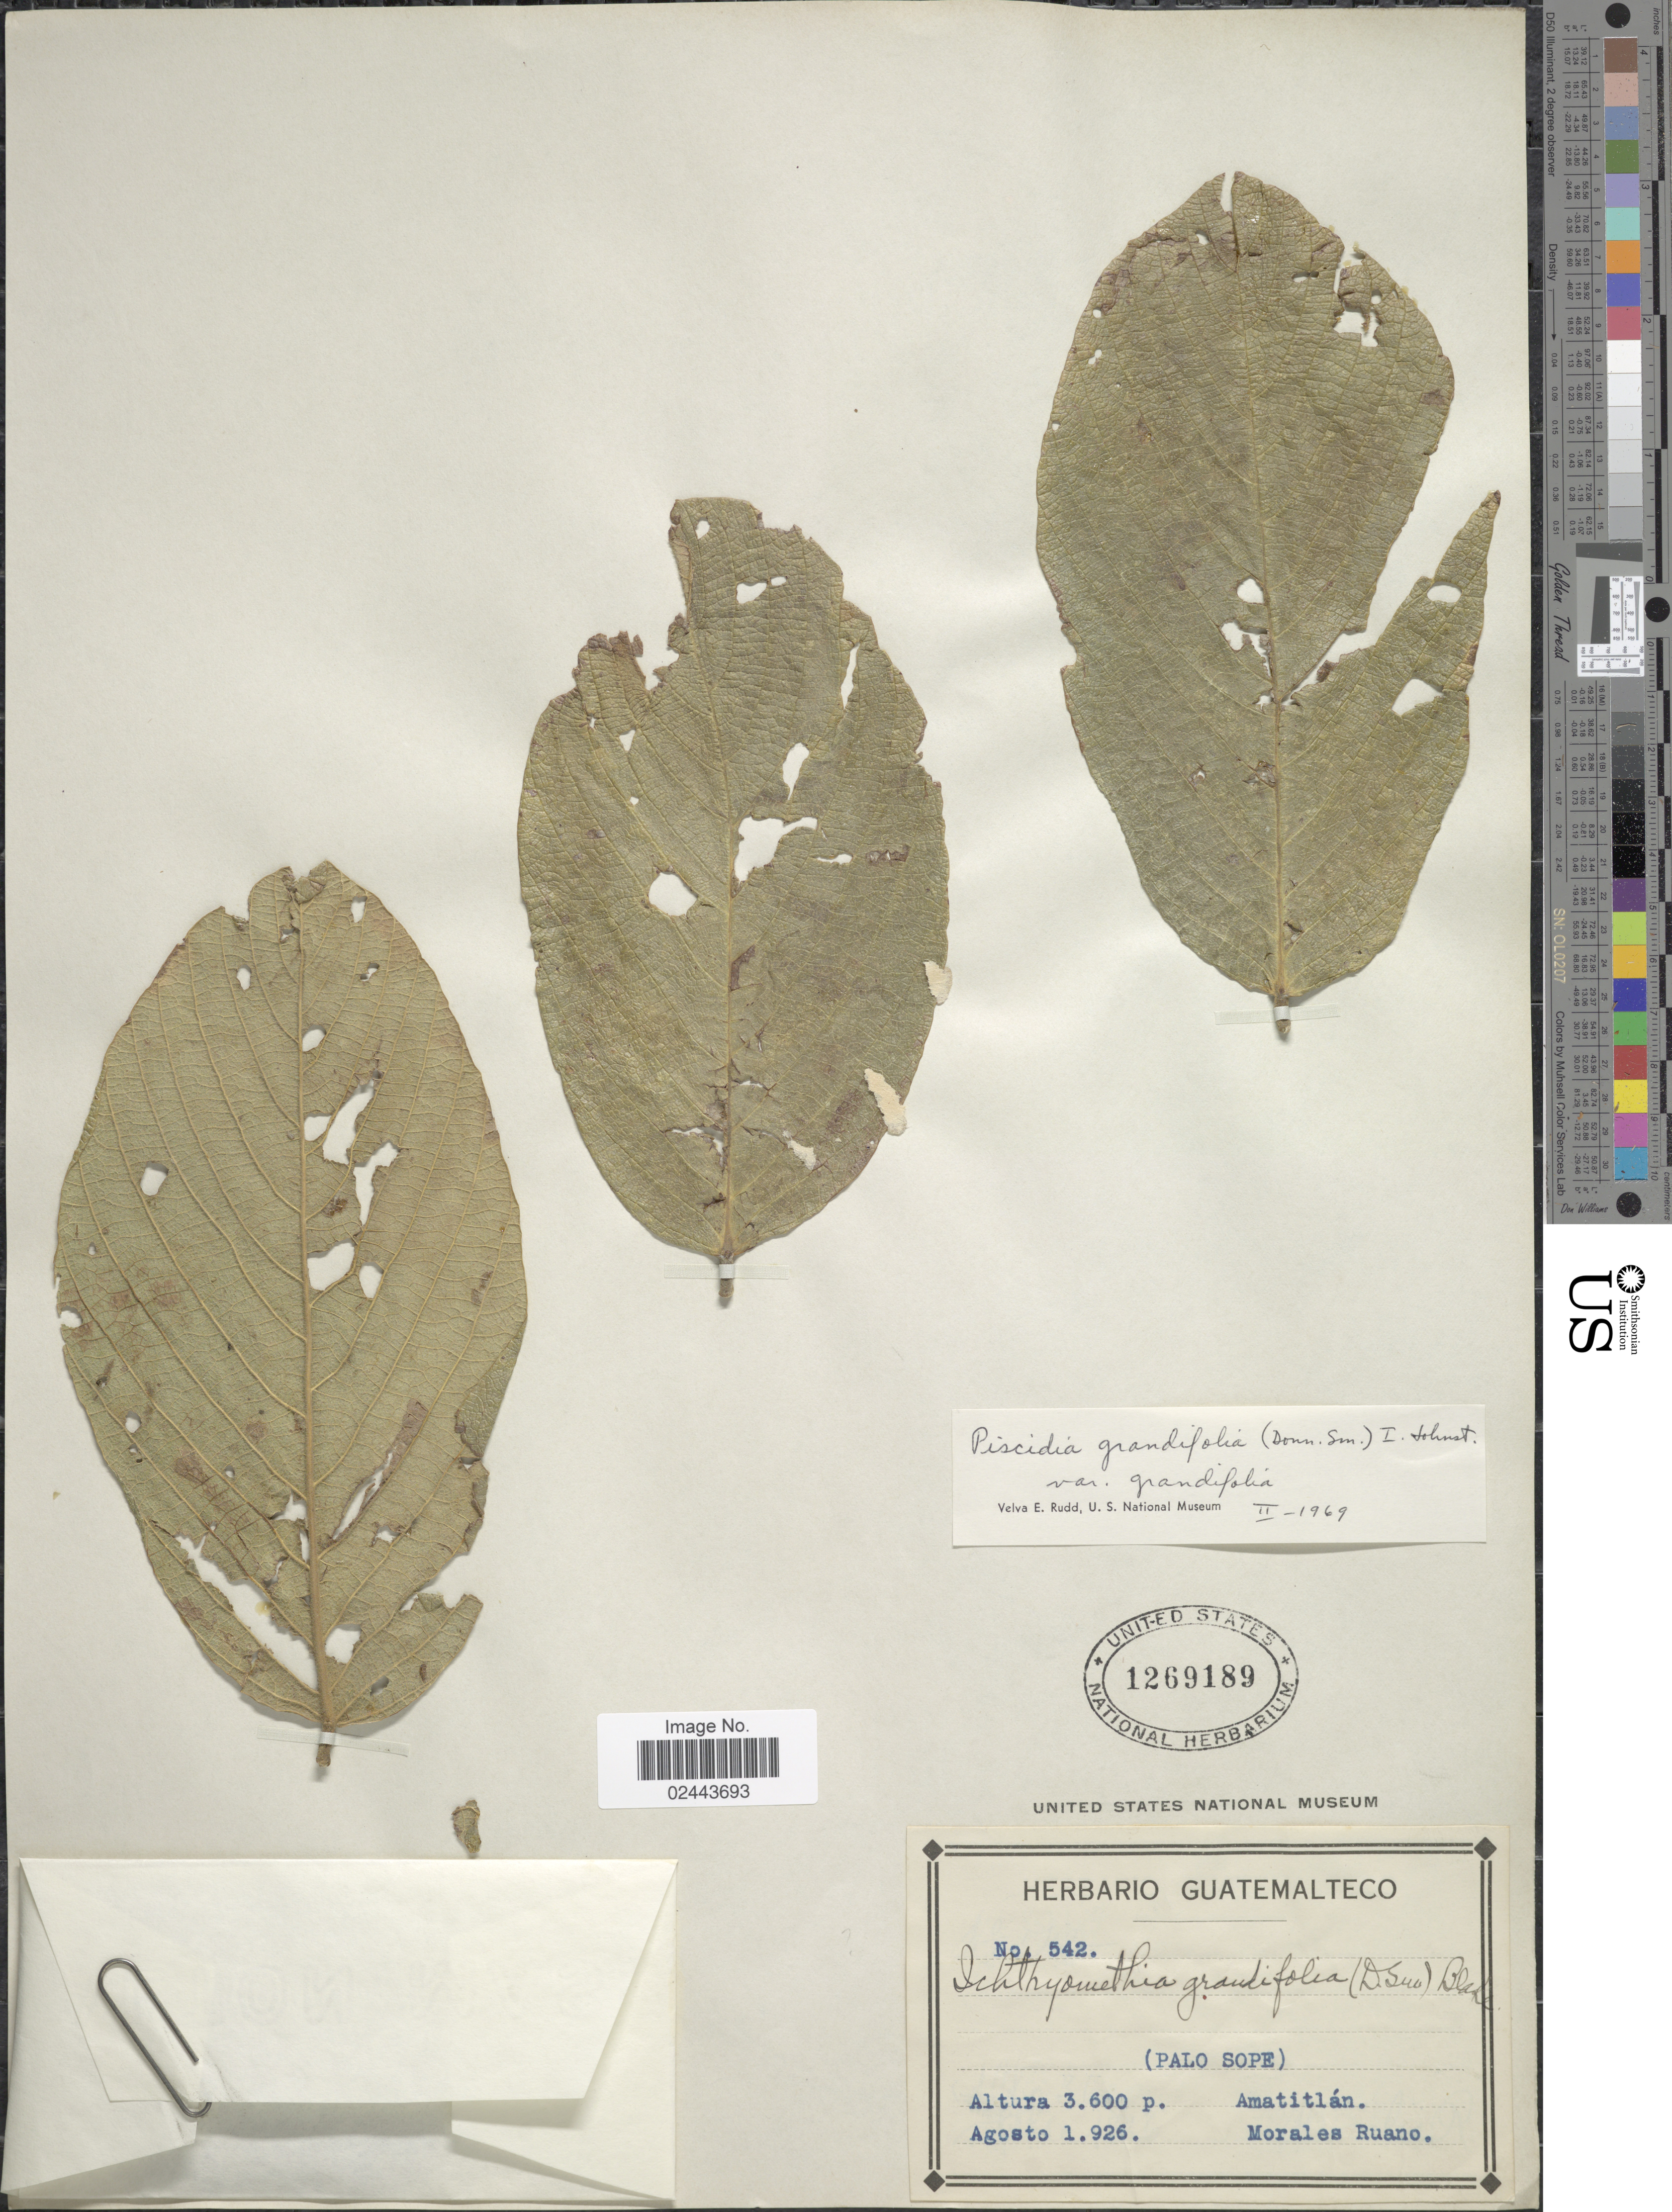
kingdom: Plantae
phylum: Tracheophyta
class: Magnoliopsida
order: Fabales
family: Fabaceae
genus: Piscidia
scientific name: Piscidia grandifolia var. grandifolia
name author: (Donn. Sm.) I.M. Johnst.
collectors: M. Ruano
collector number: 542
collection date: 1926-08-01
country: Guatemala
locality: (Palo Sope), Amatitlan.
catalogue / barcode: US 1269189